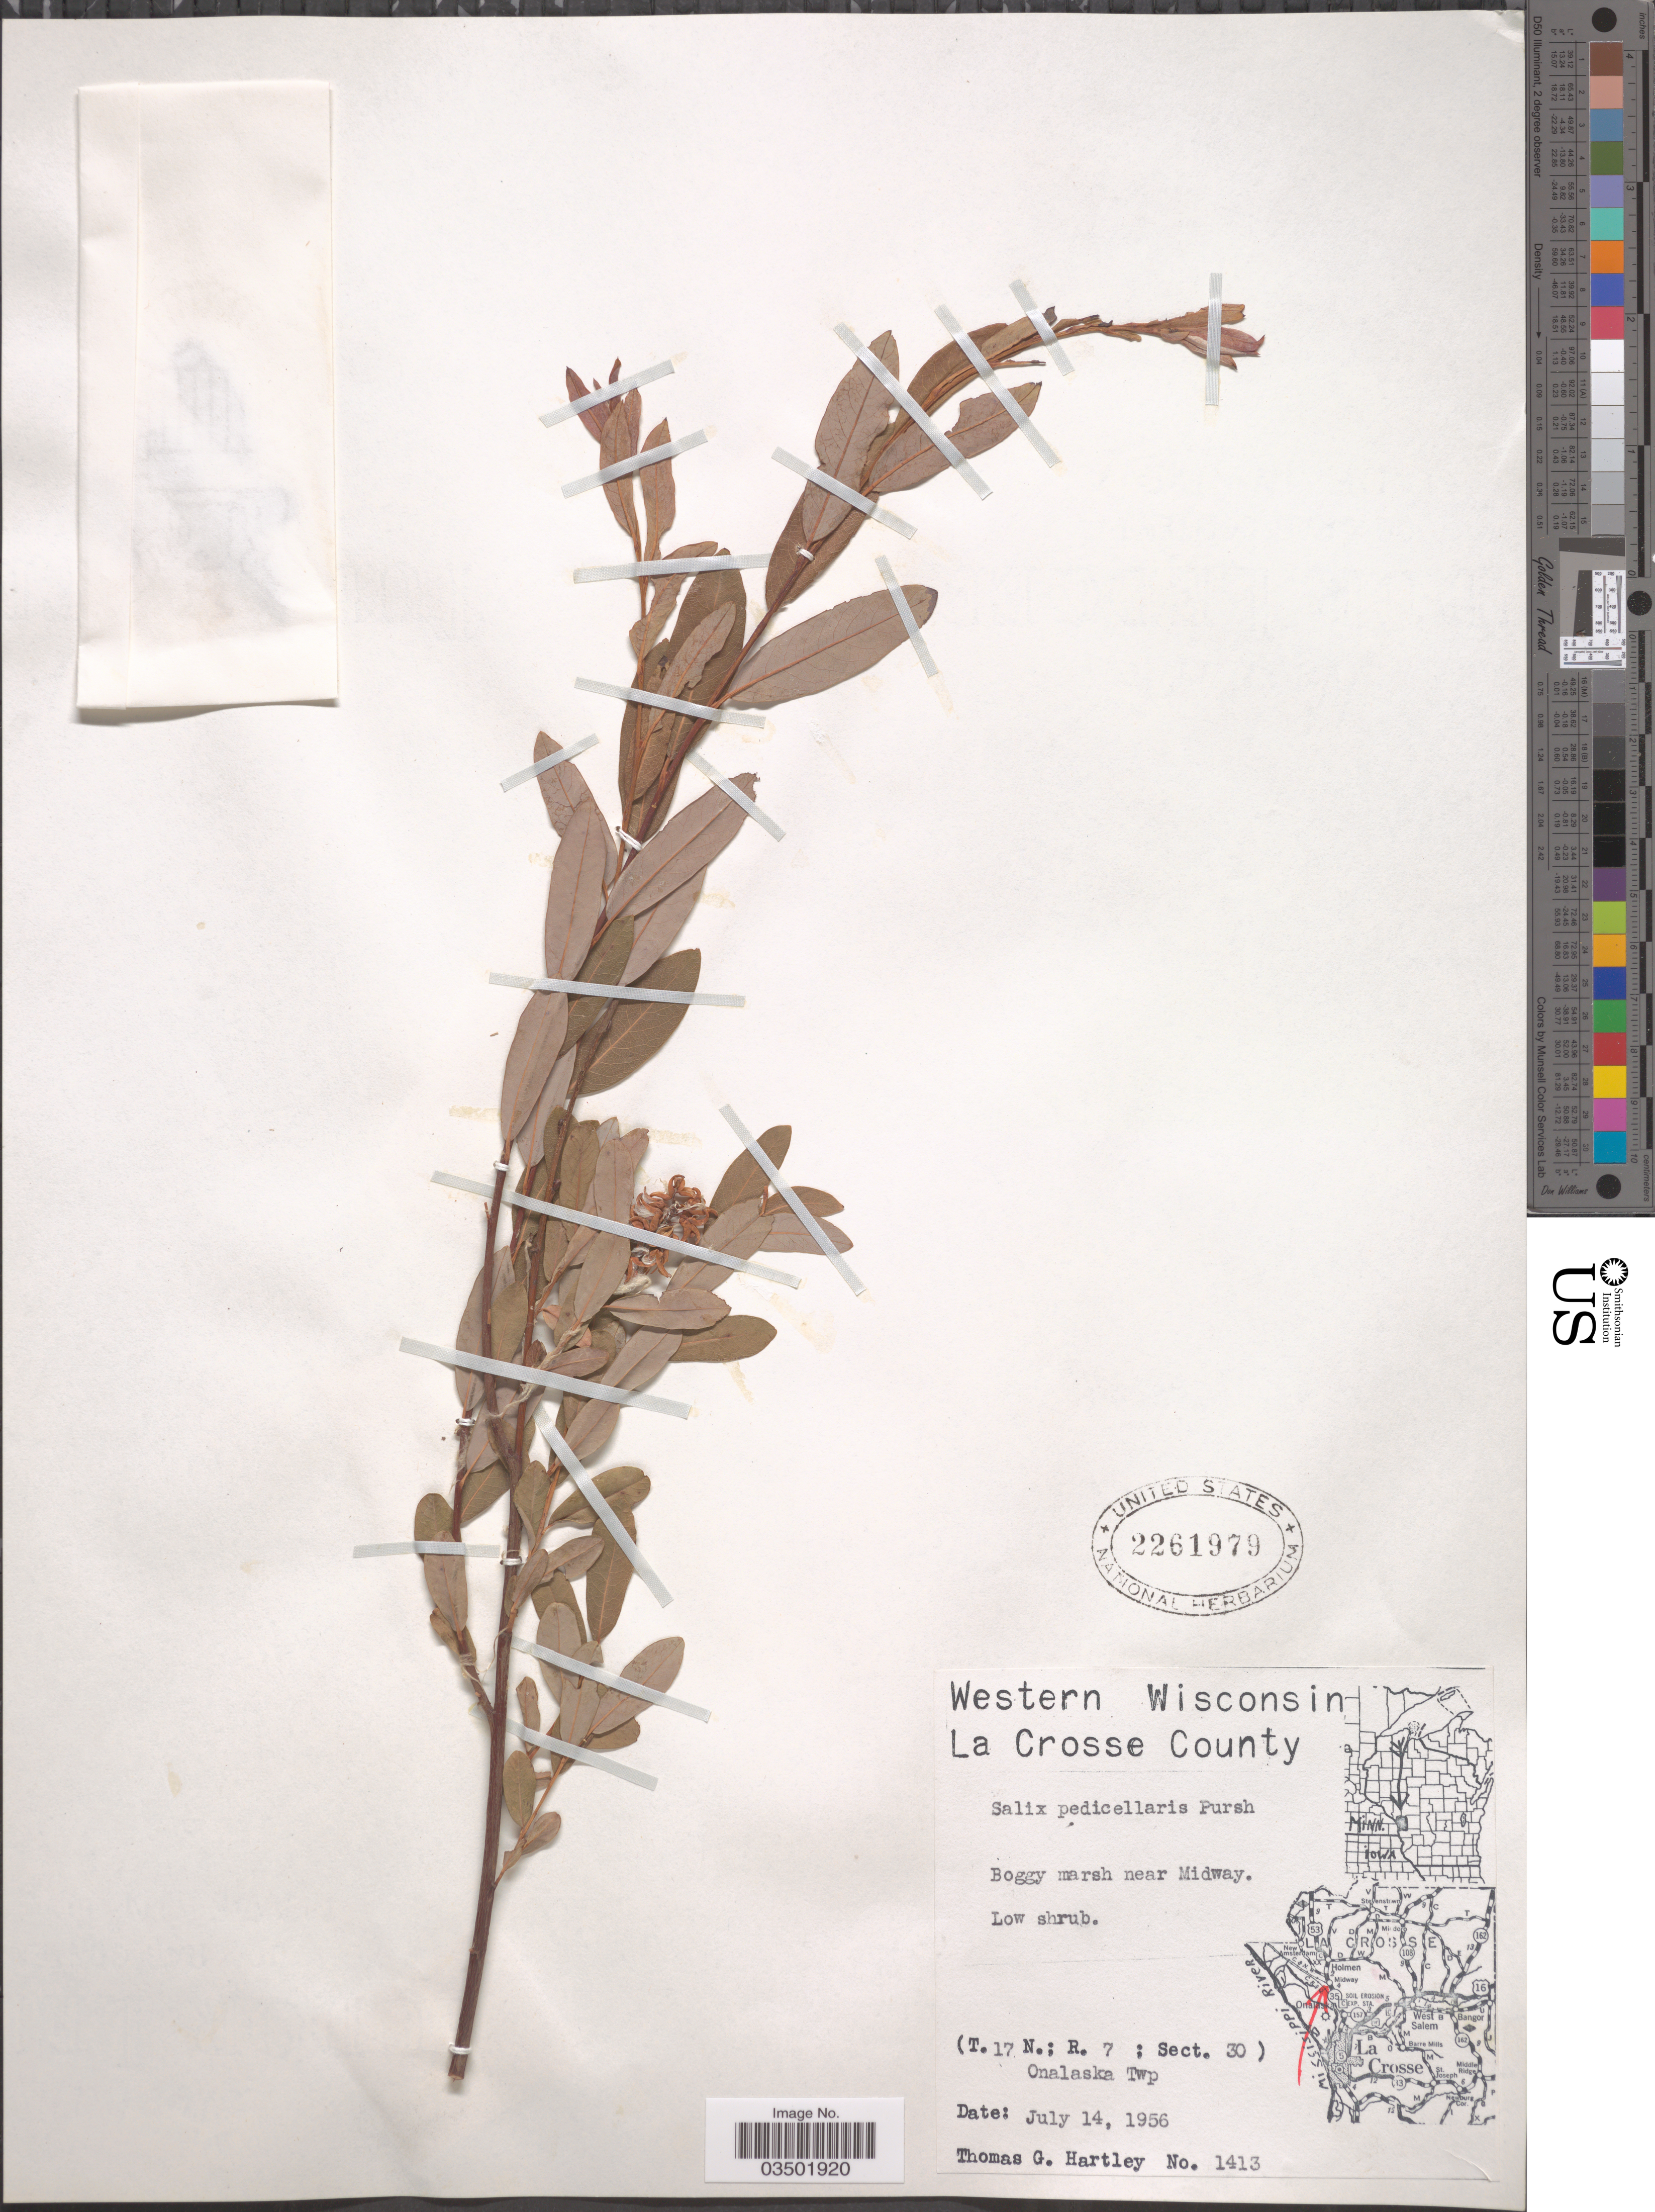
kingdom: Plantae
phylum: Tracheophyta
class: Magnoliopsida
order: Malpighiales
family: Salicaceae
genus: Salix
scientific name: Salix pedicellaris var. hypoglauca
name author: Fernald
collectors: T. G. Hartley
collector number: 1413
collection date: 1956-07-14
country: United States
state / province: Wisconsin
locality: Western Wisconsin. La Crosse County. Boggy marsh near Midway. (T.17N.;R.7; Sect. 30) Onalaska Twp.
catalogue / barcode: US 2261979